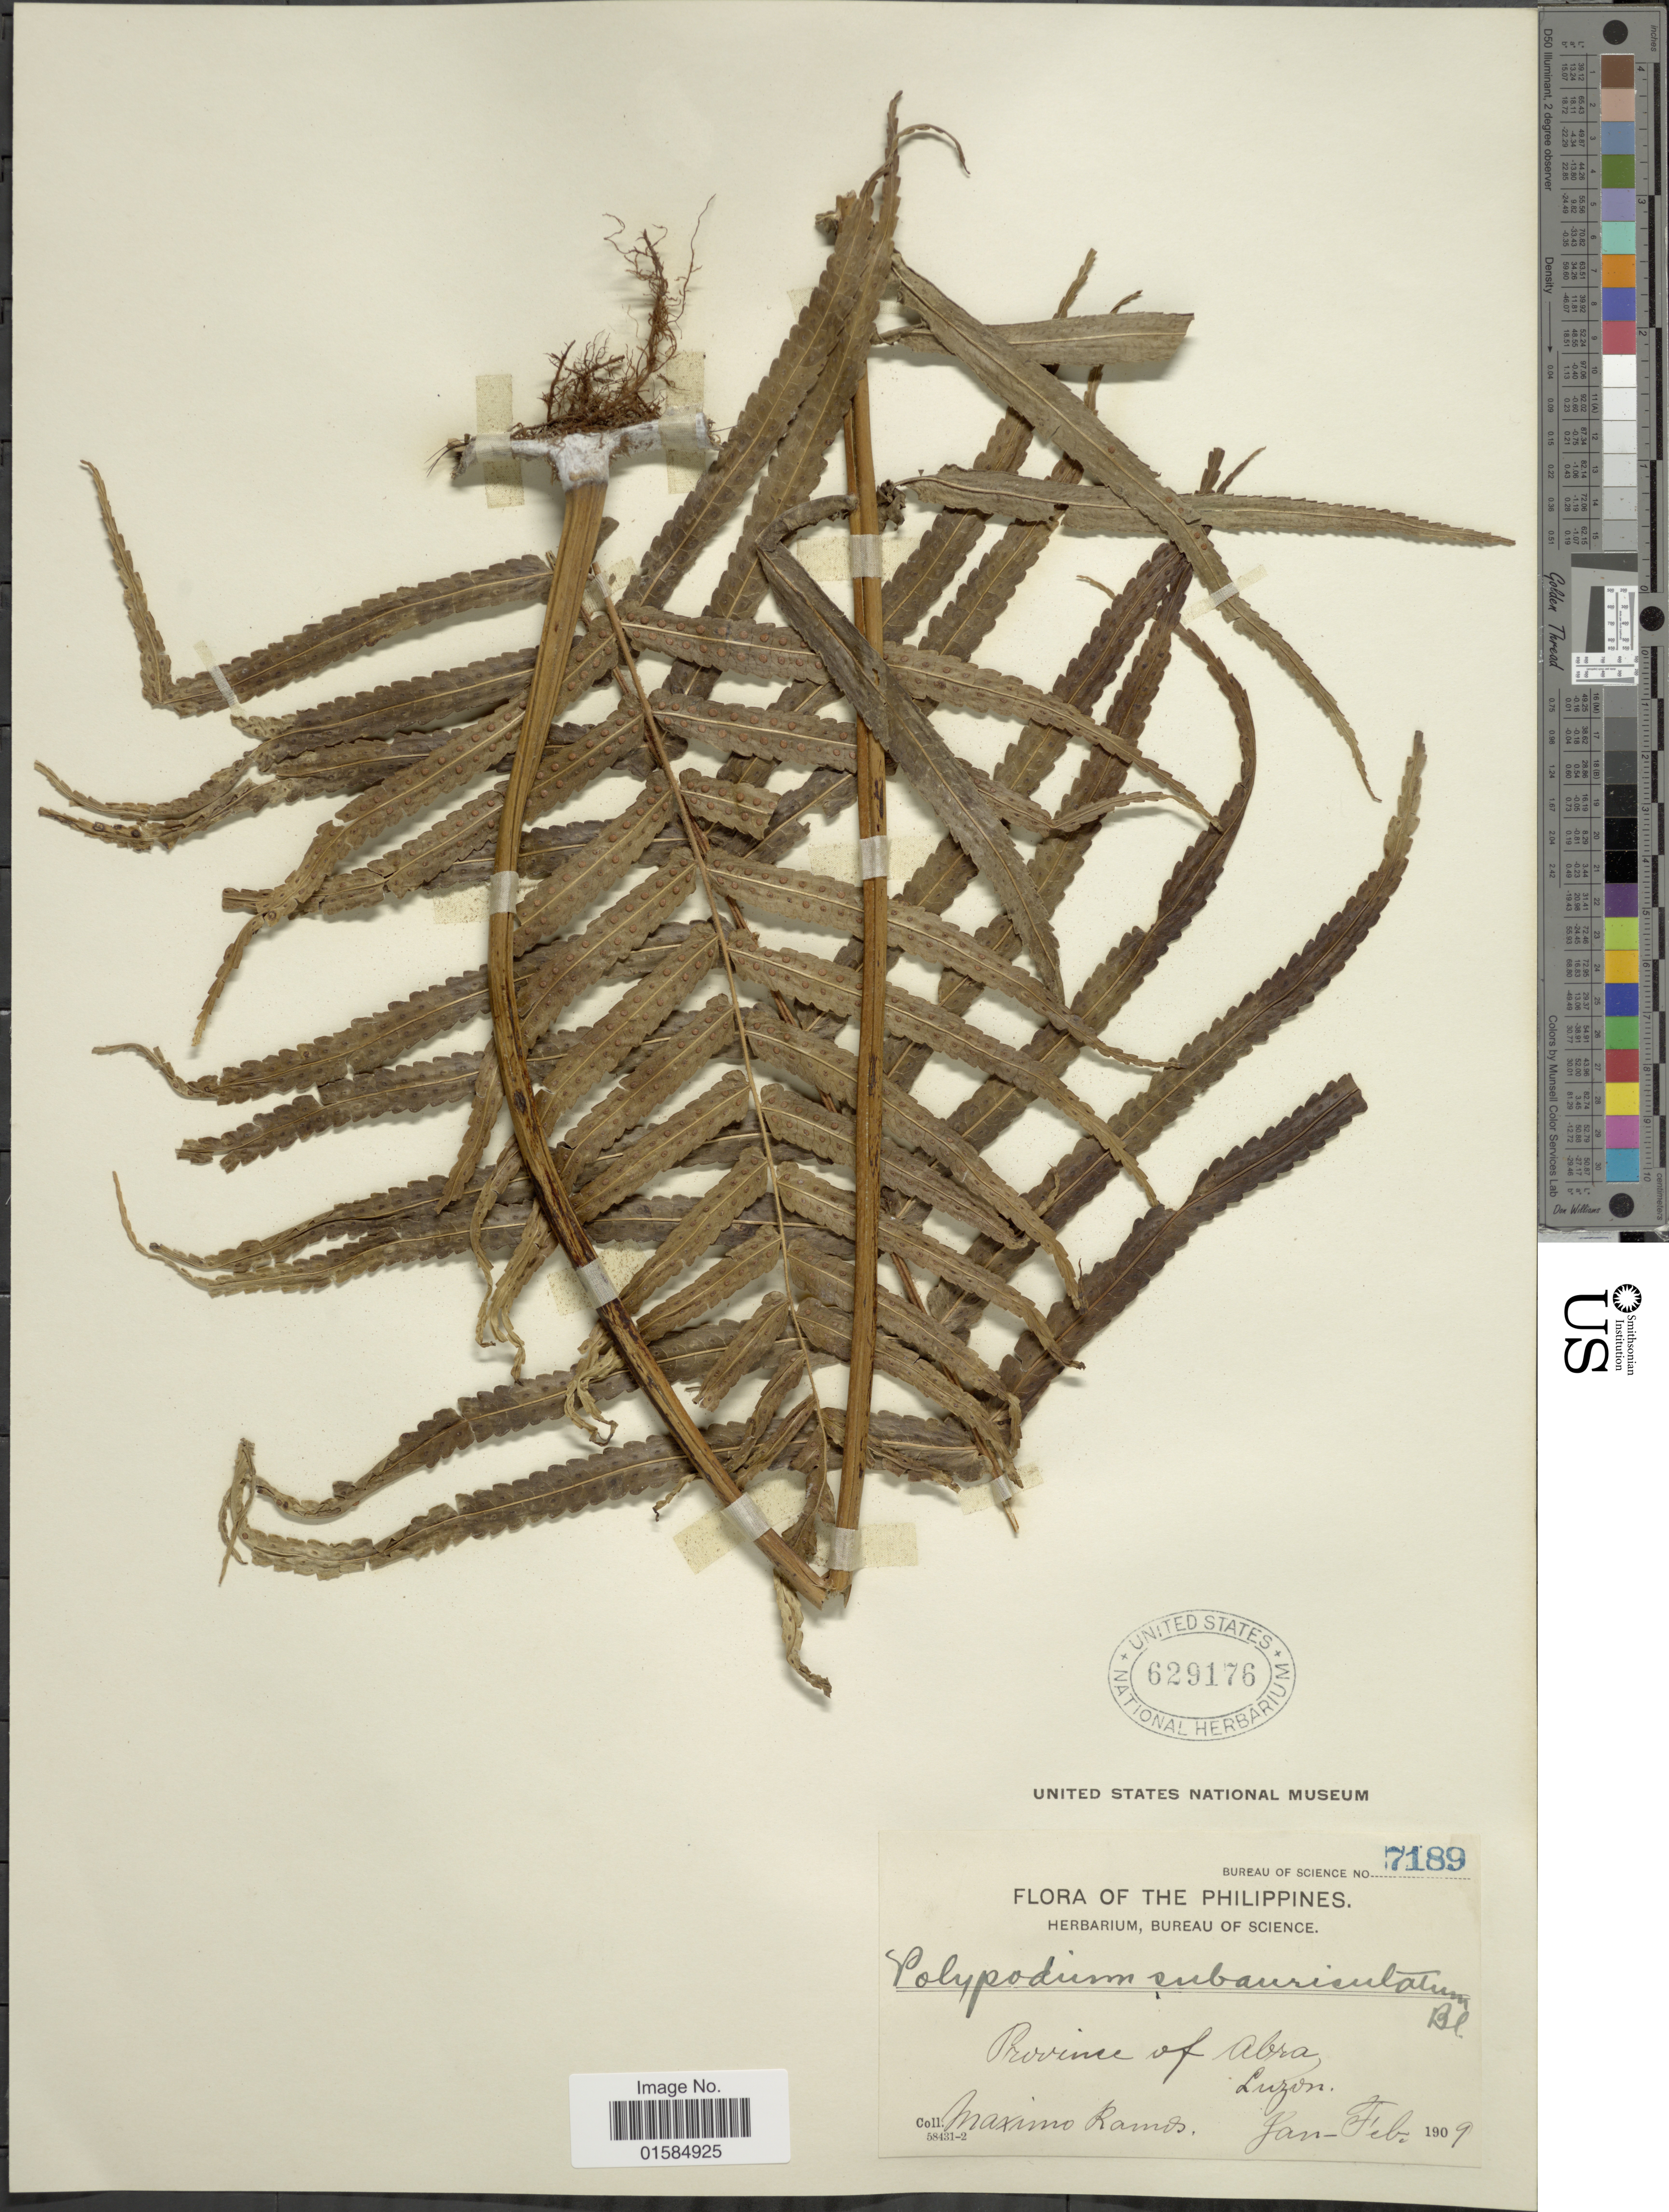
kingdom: Plantae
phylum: Tracheophyta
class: Polypodiopsida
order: Polypodiales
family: Polypodiaceae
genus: Goniophlebium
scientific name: Goniophlebium subauriculatum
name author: (Blume) C. Presl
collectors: M. Ramos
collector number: Bureau of Science 7189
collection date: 1909-01/1909-02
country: Philippines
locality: Province of Abra, luzon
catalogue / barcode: US 629176